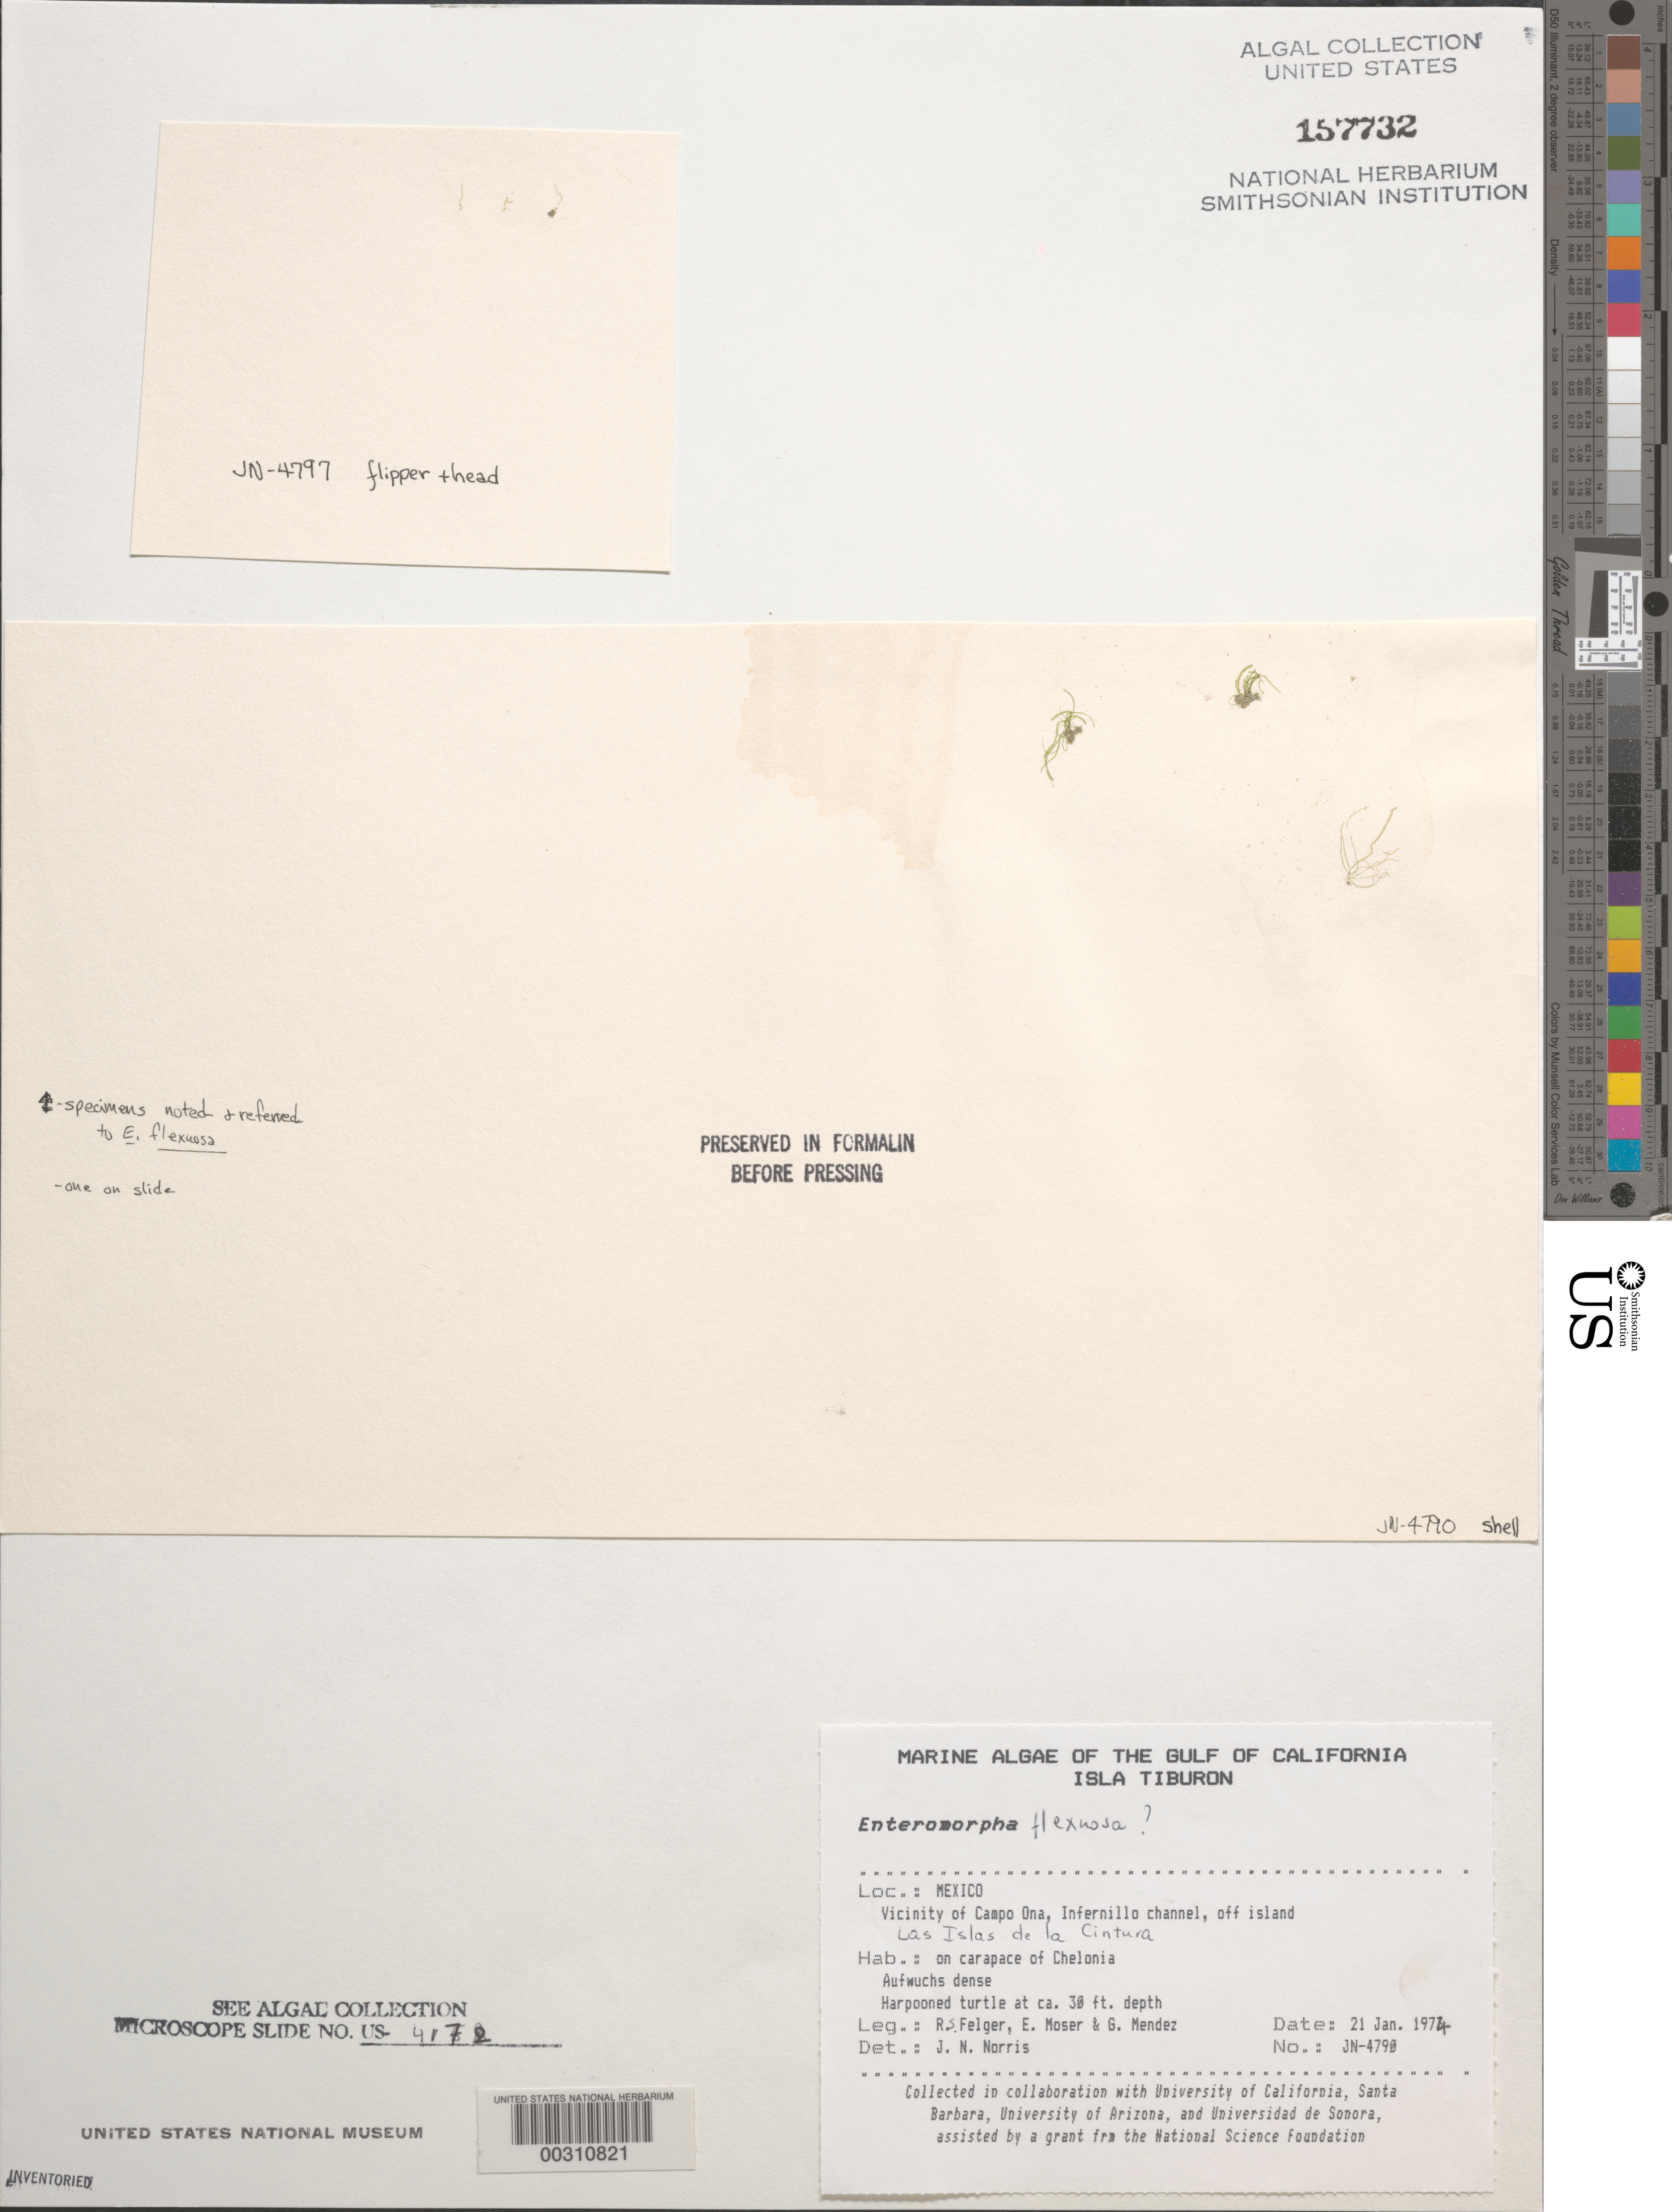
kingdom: Plantae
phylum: Chlorophyta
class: Ulvophyceae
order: Ulvales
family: Ulvaceae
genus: Ulva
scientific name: Ulva flexuosa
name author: Wulfen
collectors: R. S. Felger, E. Moser & G. Mendez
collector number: JN-4790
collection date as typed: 21 Jan 1974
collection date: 1974-01-21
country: Mexico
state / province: Sonora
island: Isla Tiburon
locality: Campo Ona area, Infernillo Channel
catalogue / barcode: US 157732